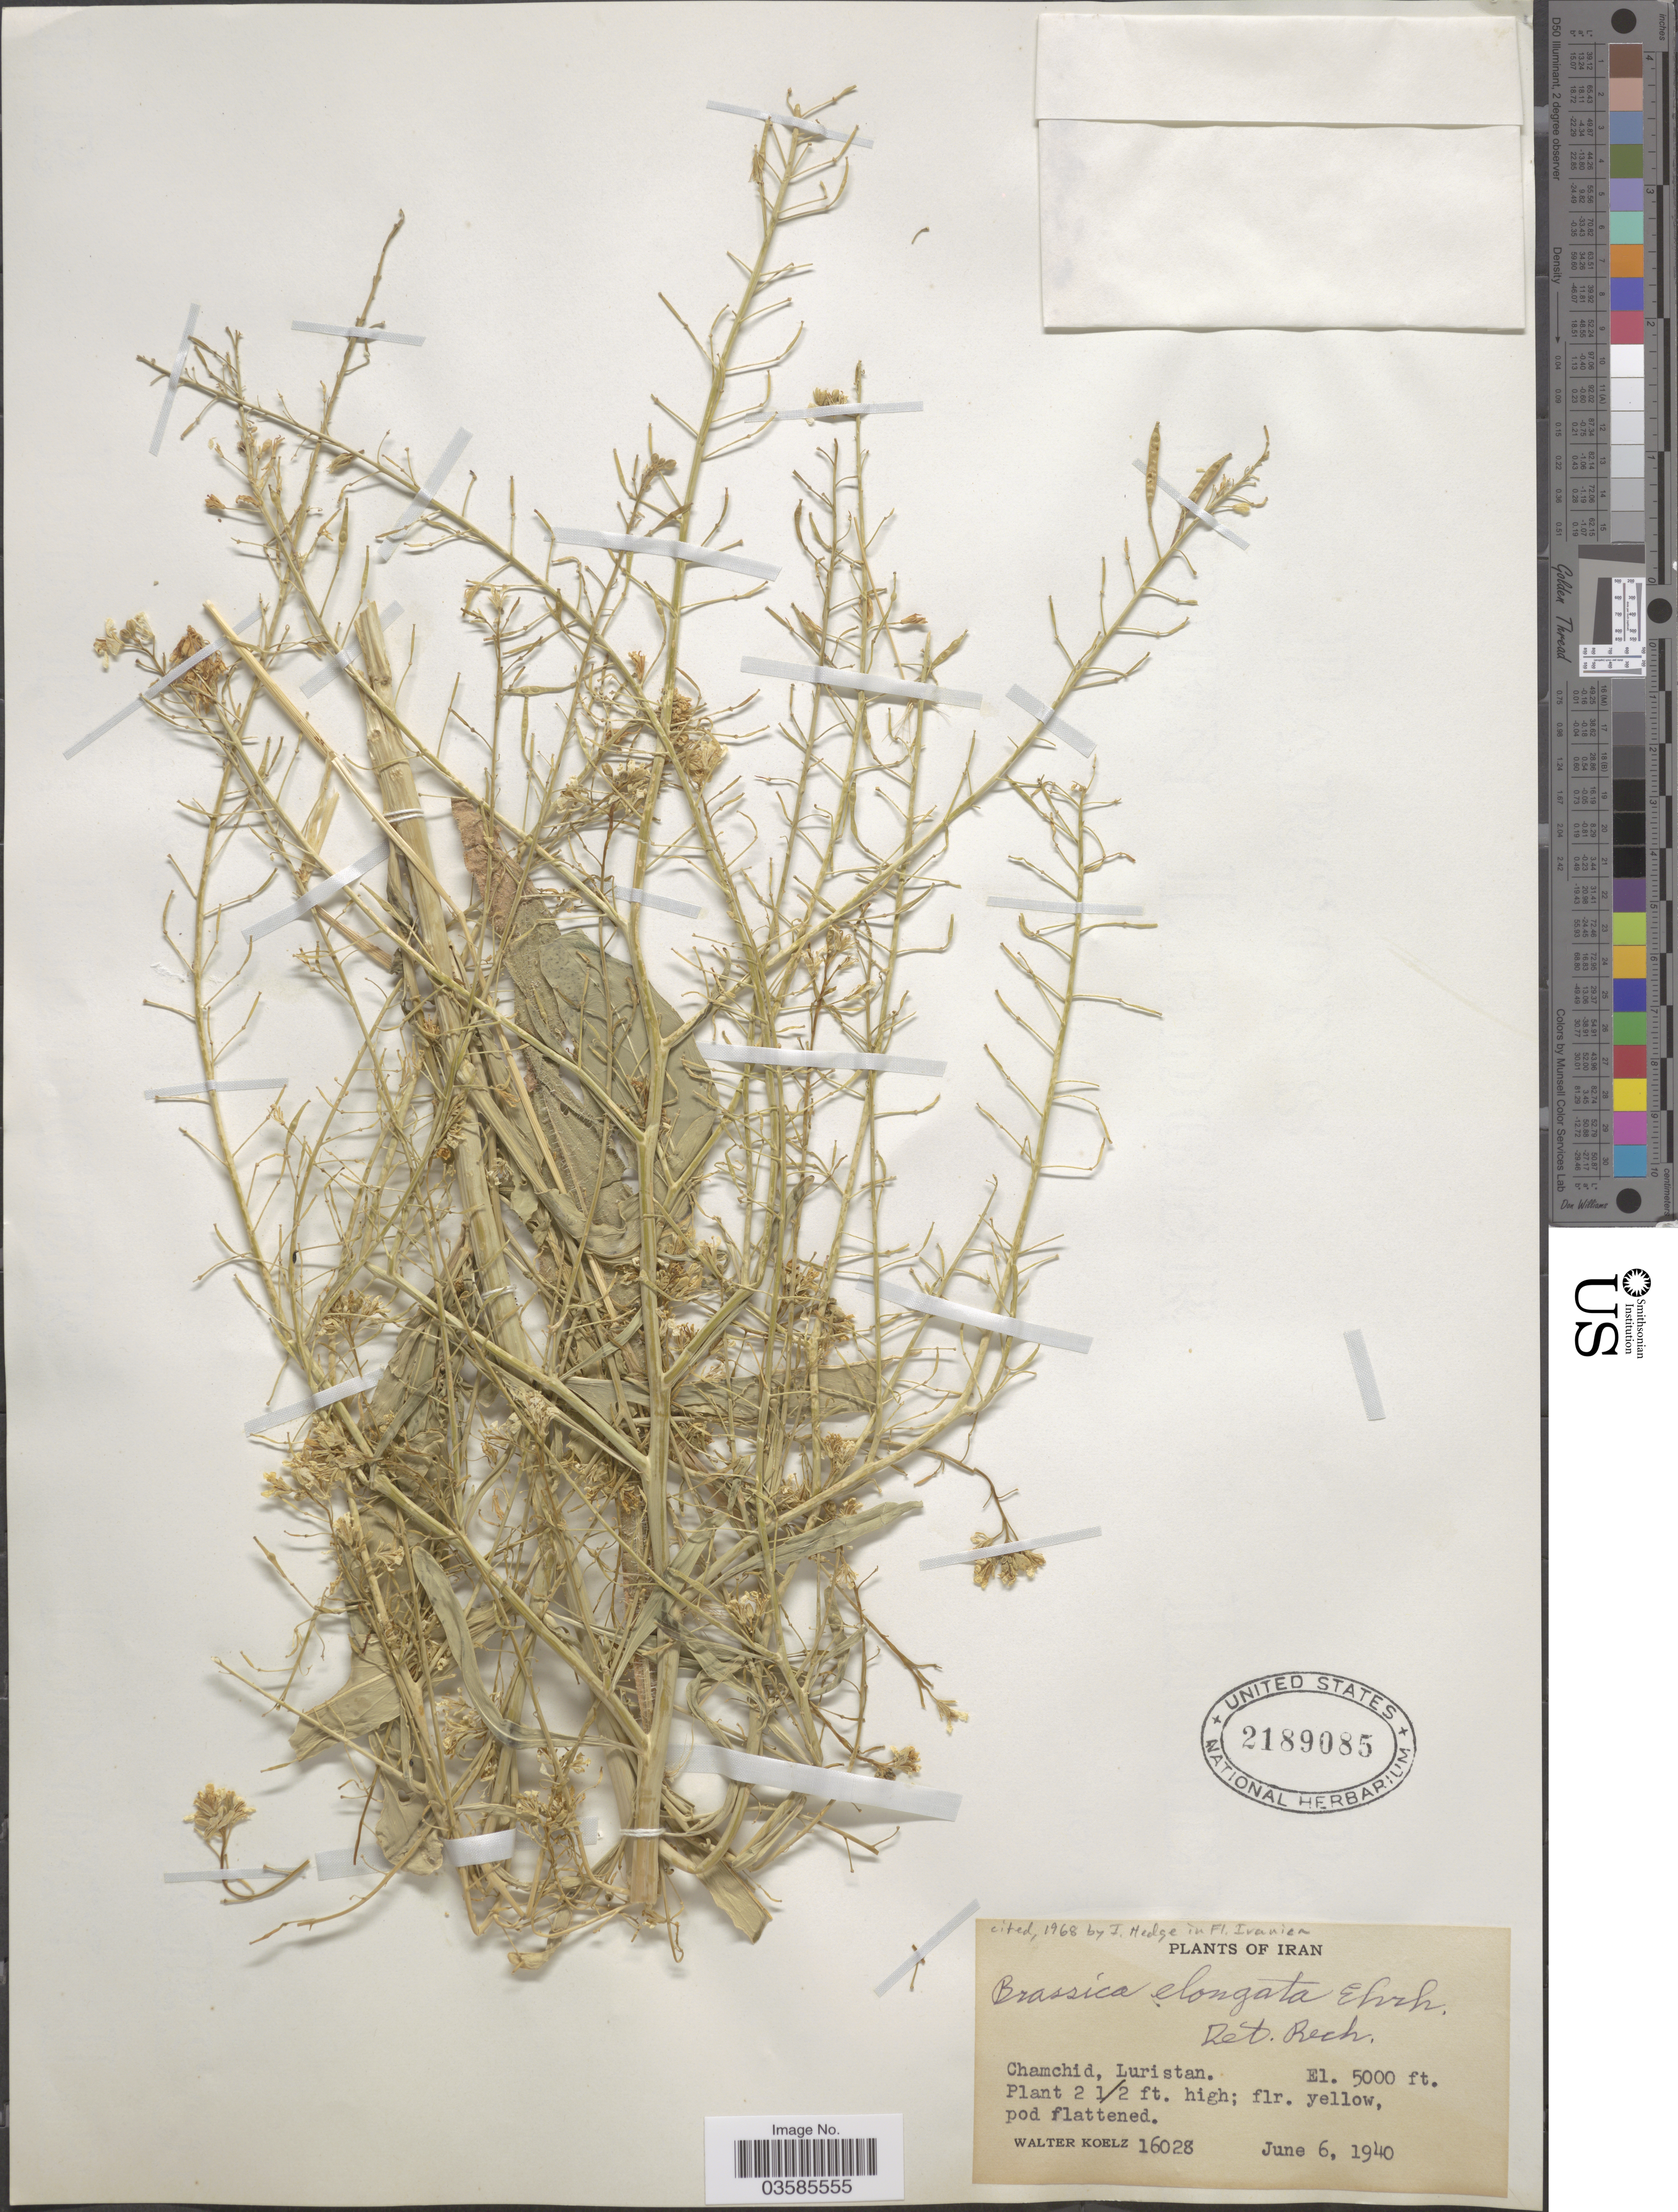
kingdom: Plantae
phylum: Tracheophyta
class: Magnoliopsida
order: Brassicales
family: Brassicaceae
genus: Brassica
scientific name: Brassica elongata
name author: Ehrh.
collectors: W. N. Koelz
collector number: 16028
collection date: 1940-06-06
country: Iran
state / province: Lorestan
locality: Chamchid, Luristan.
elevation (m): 1524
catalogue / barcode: US 2189085